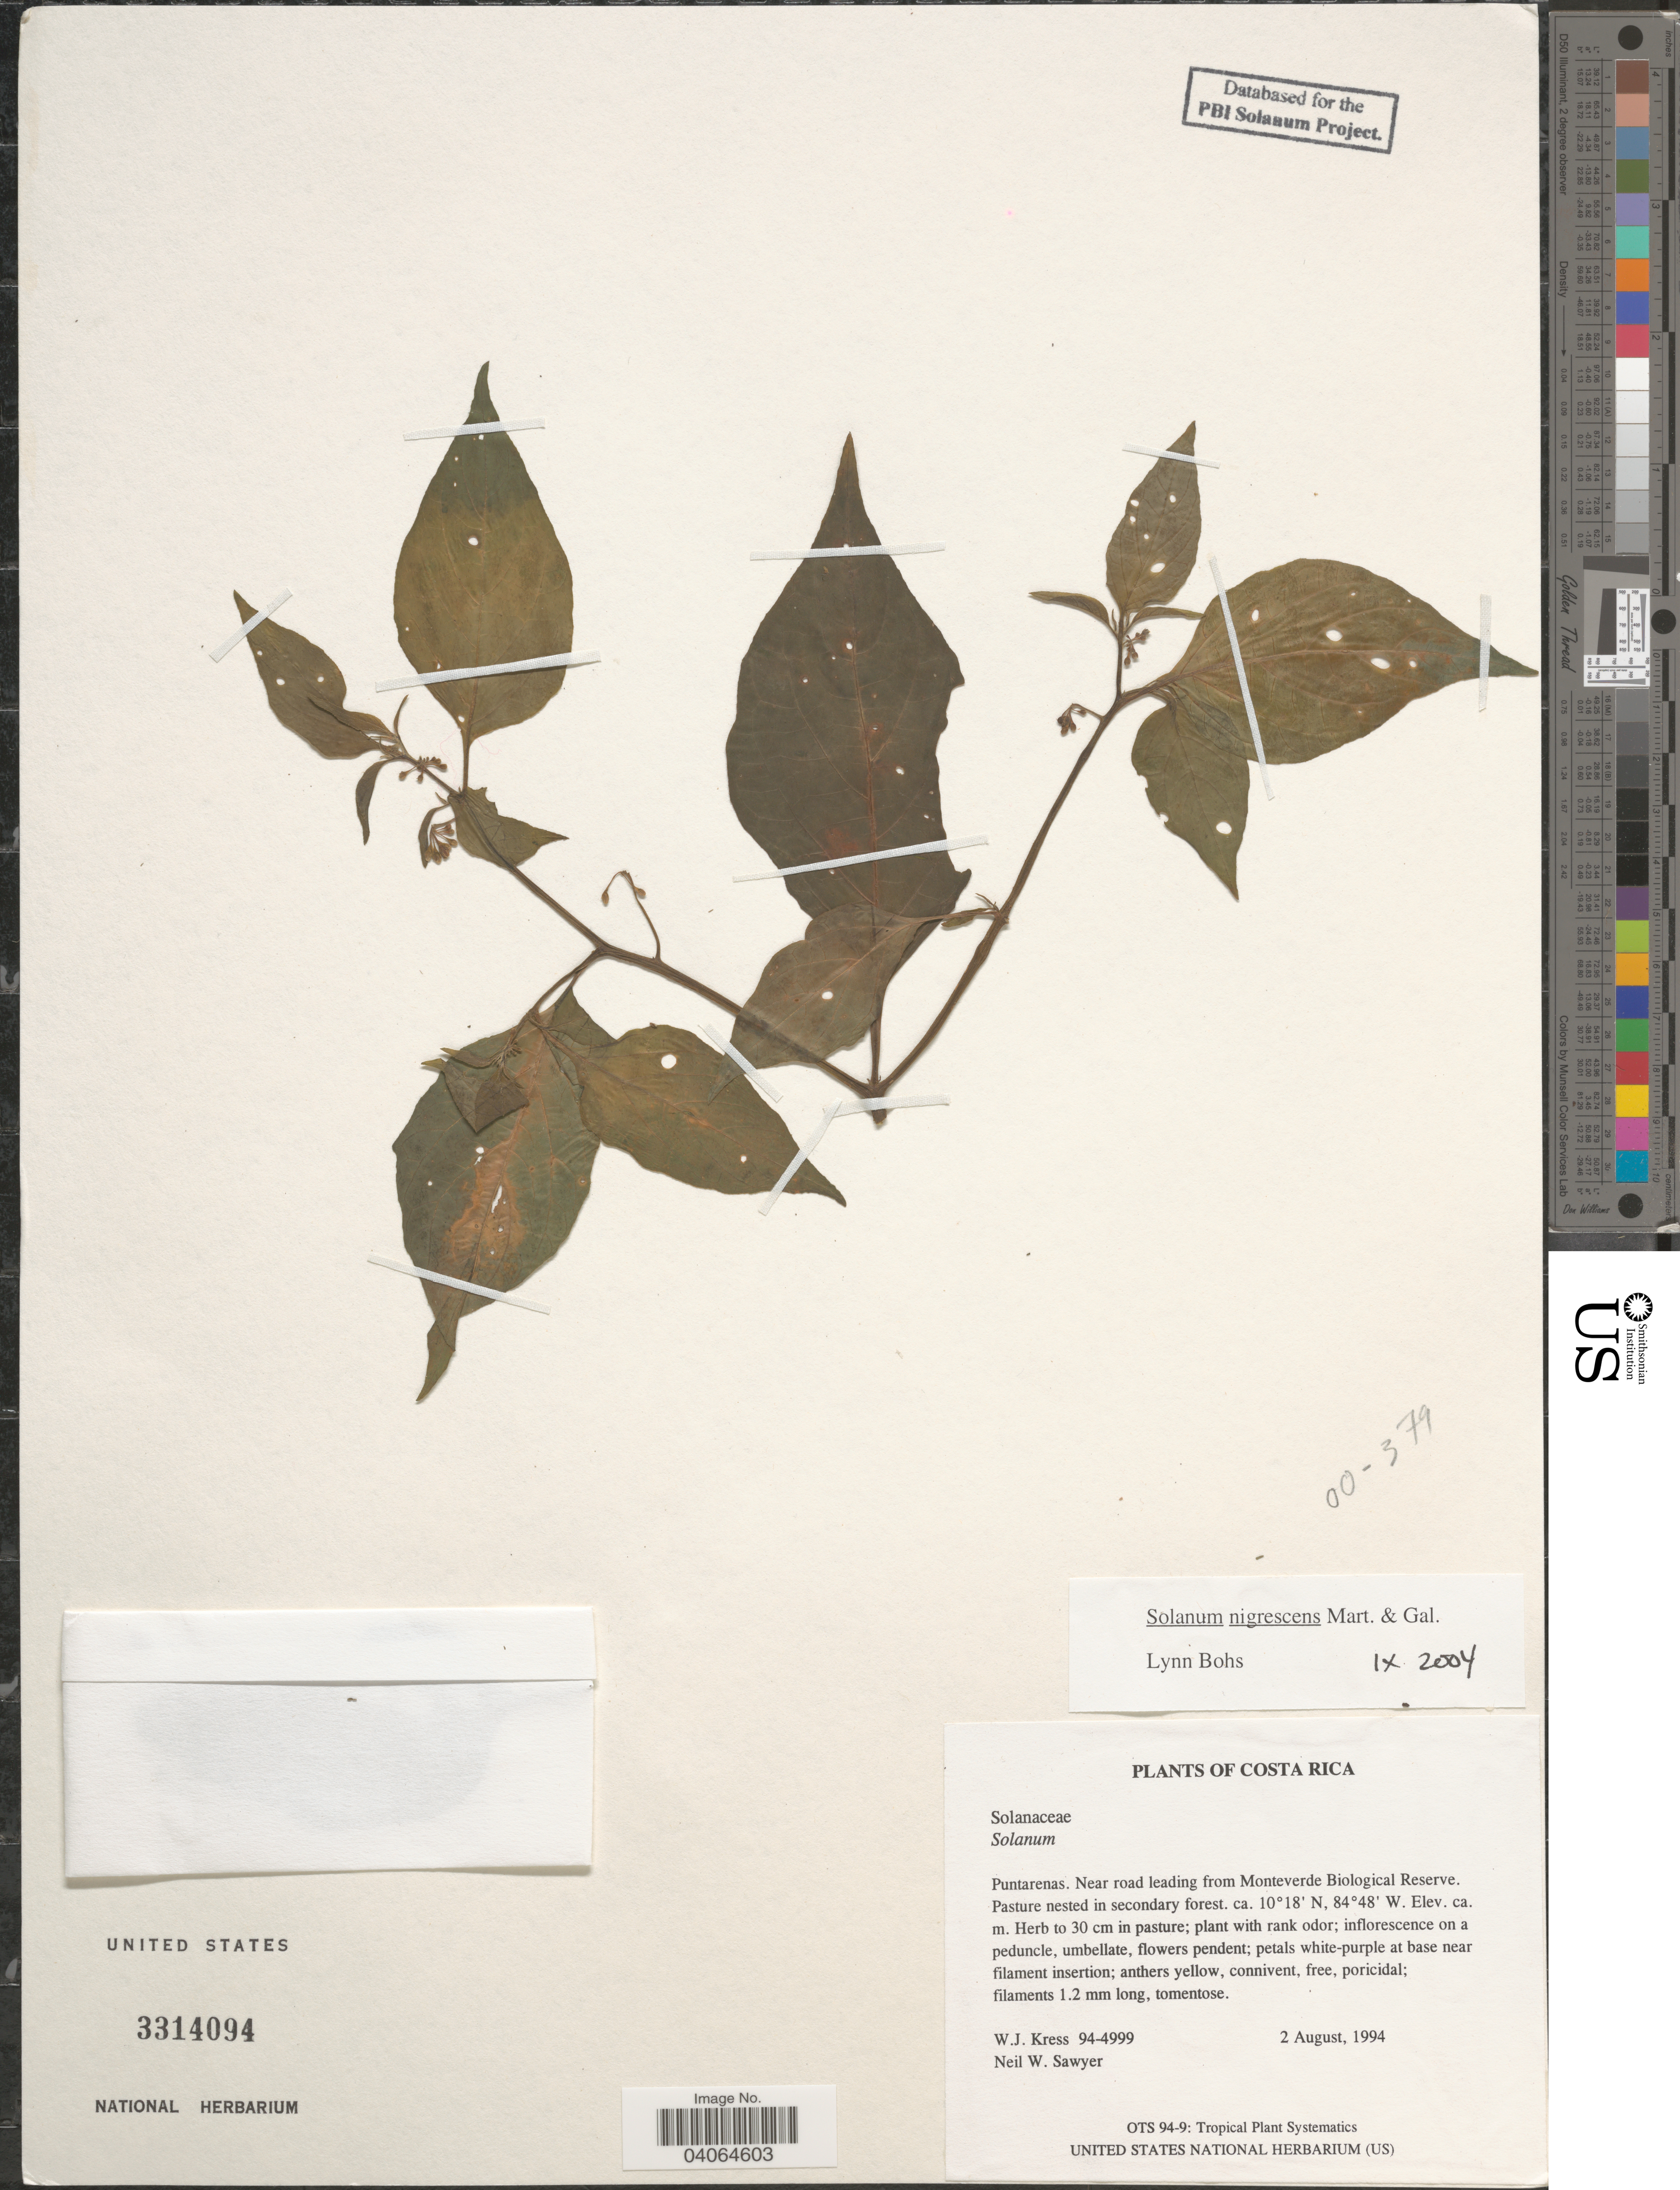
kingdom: Plantae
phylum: Tracheophyta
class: Magnoliopsida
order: Solanales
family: Solanaceae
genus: Solanum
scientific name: Solanum nigrescens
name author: M. Martens & Galeotti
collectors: W. J. Kress & N. W. Sawyer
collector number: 94-4999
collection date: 1994-08-02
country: Costa Rica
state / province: Puntarenas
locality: Near road leading from Monteverde Biological Reserve.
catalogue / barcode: US 3314094